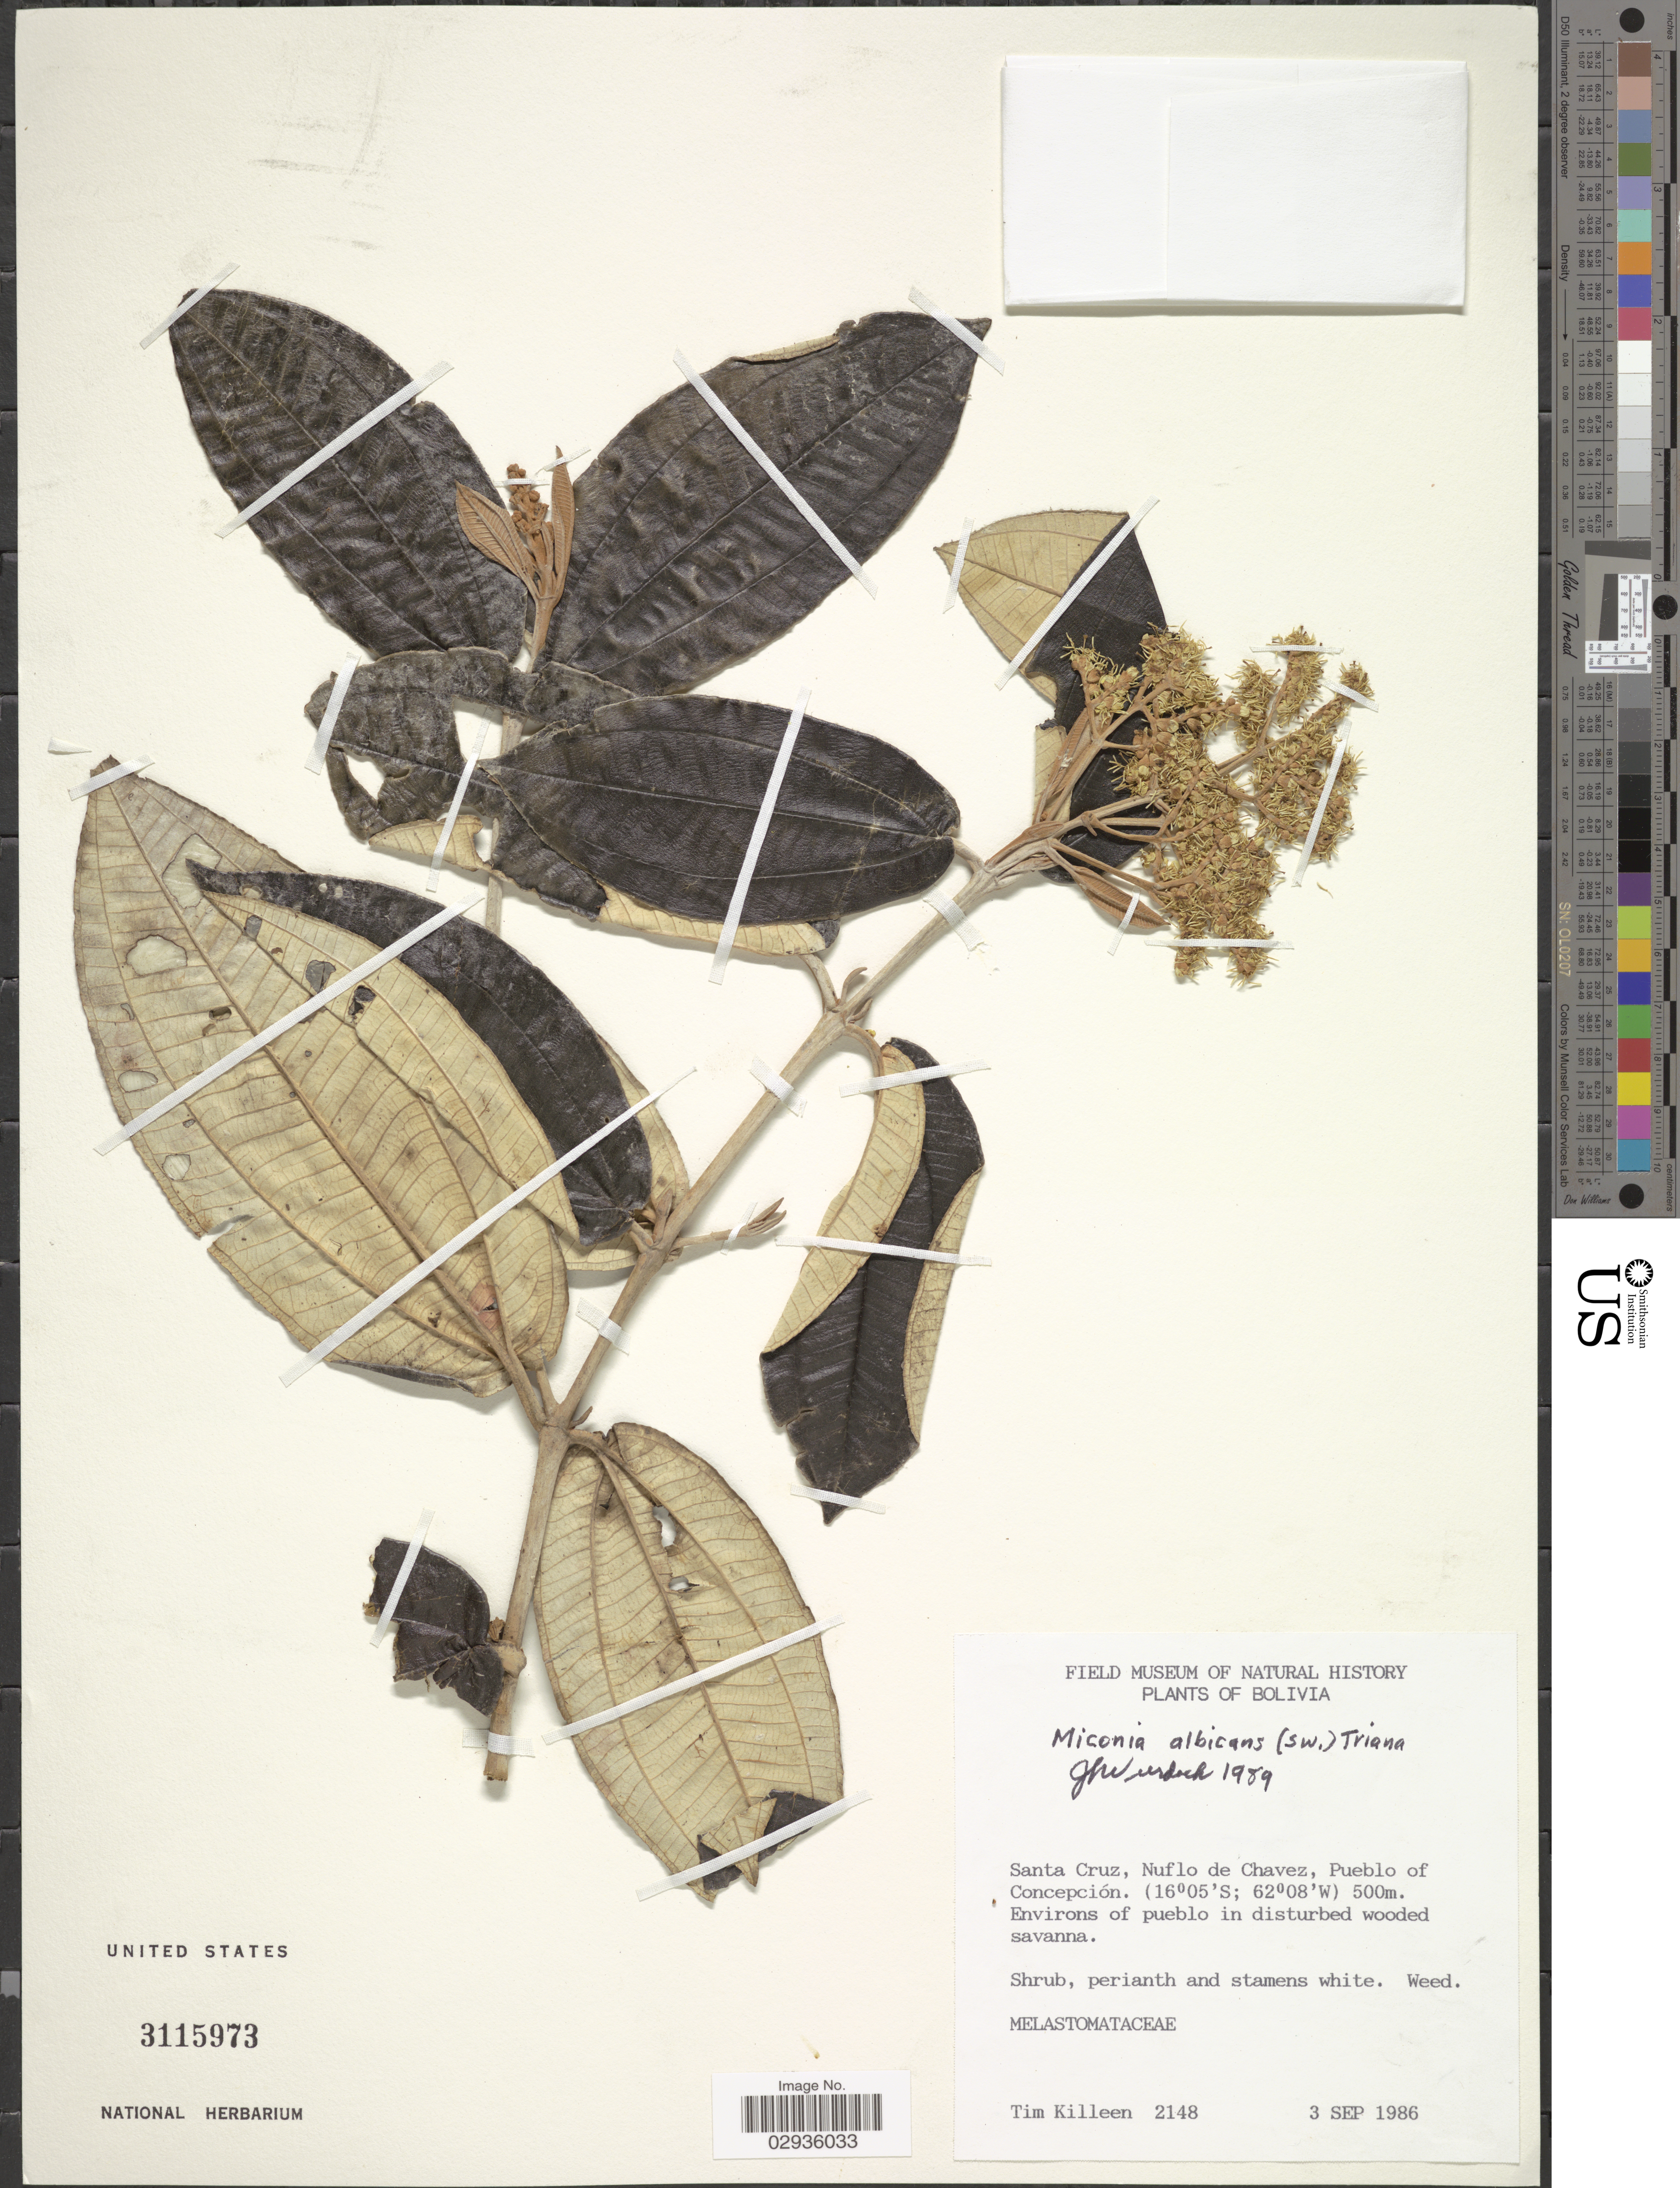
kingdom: Plantae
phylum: Tracheophyta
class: Magnoliopsida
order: Myrtales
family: Melastomataceae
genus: Miconia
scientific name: Miconia albicans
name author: (Sw.) Steud.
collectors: T. J. Killeen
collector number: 2148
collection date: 1986-09-03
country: Bolivia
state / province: Santa Cruz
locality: Nuflo de Chavez, Pueblo of Concepción.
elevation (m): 500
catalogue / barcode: US 3115973